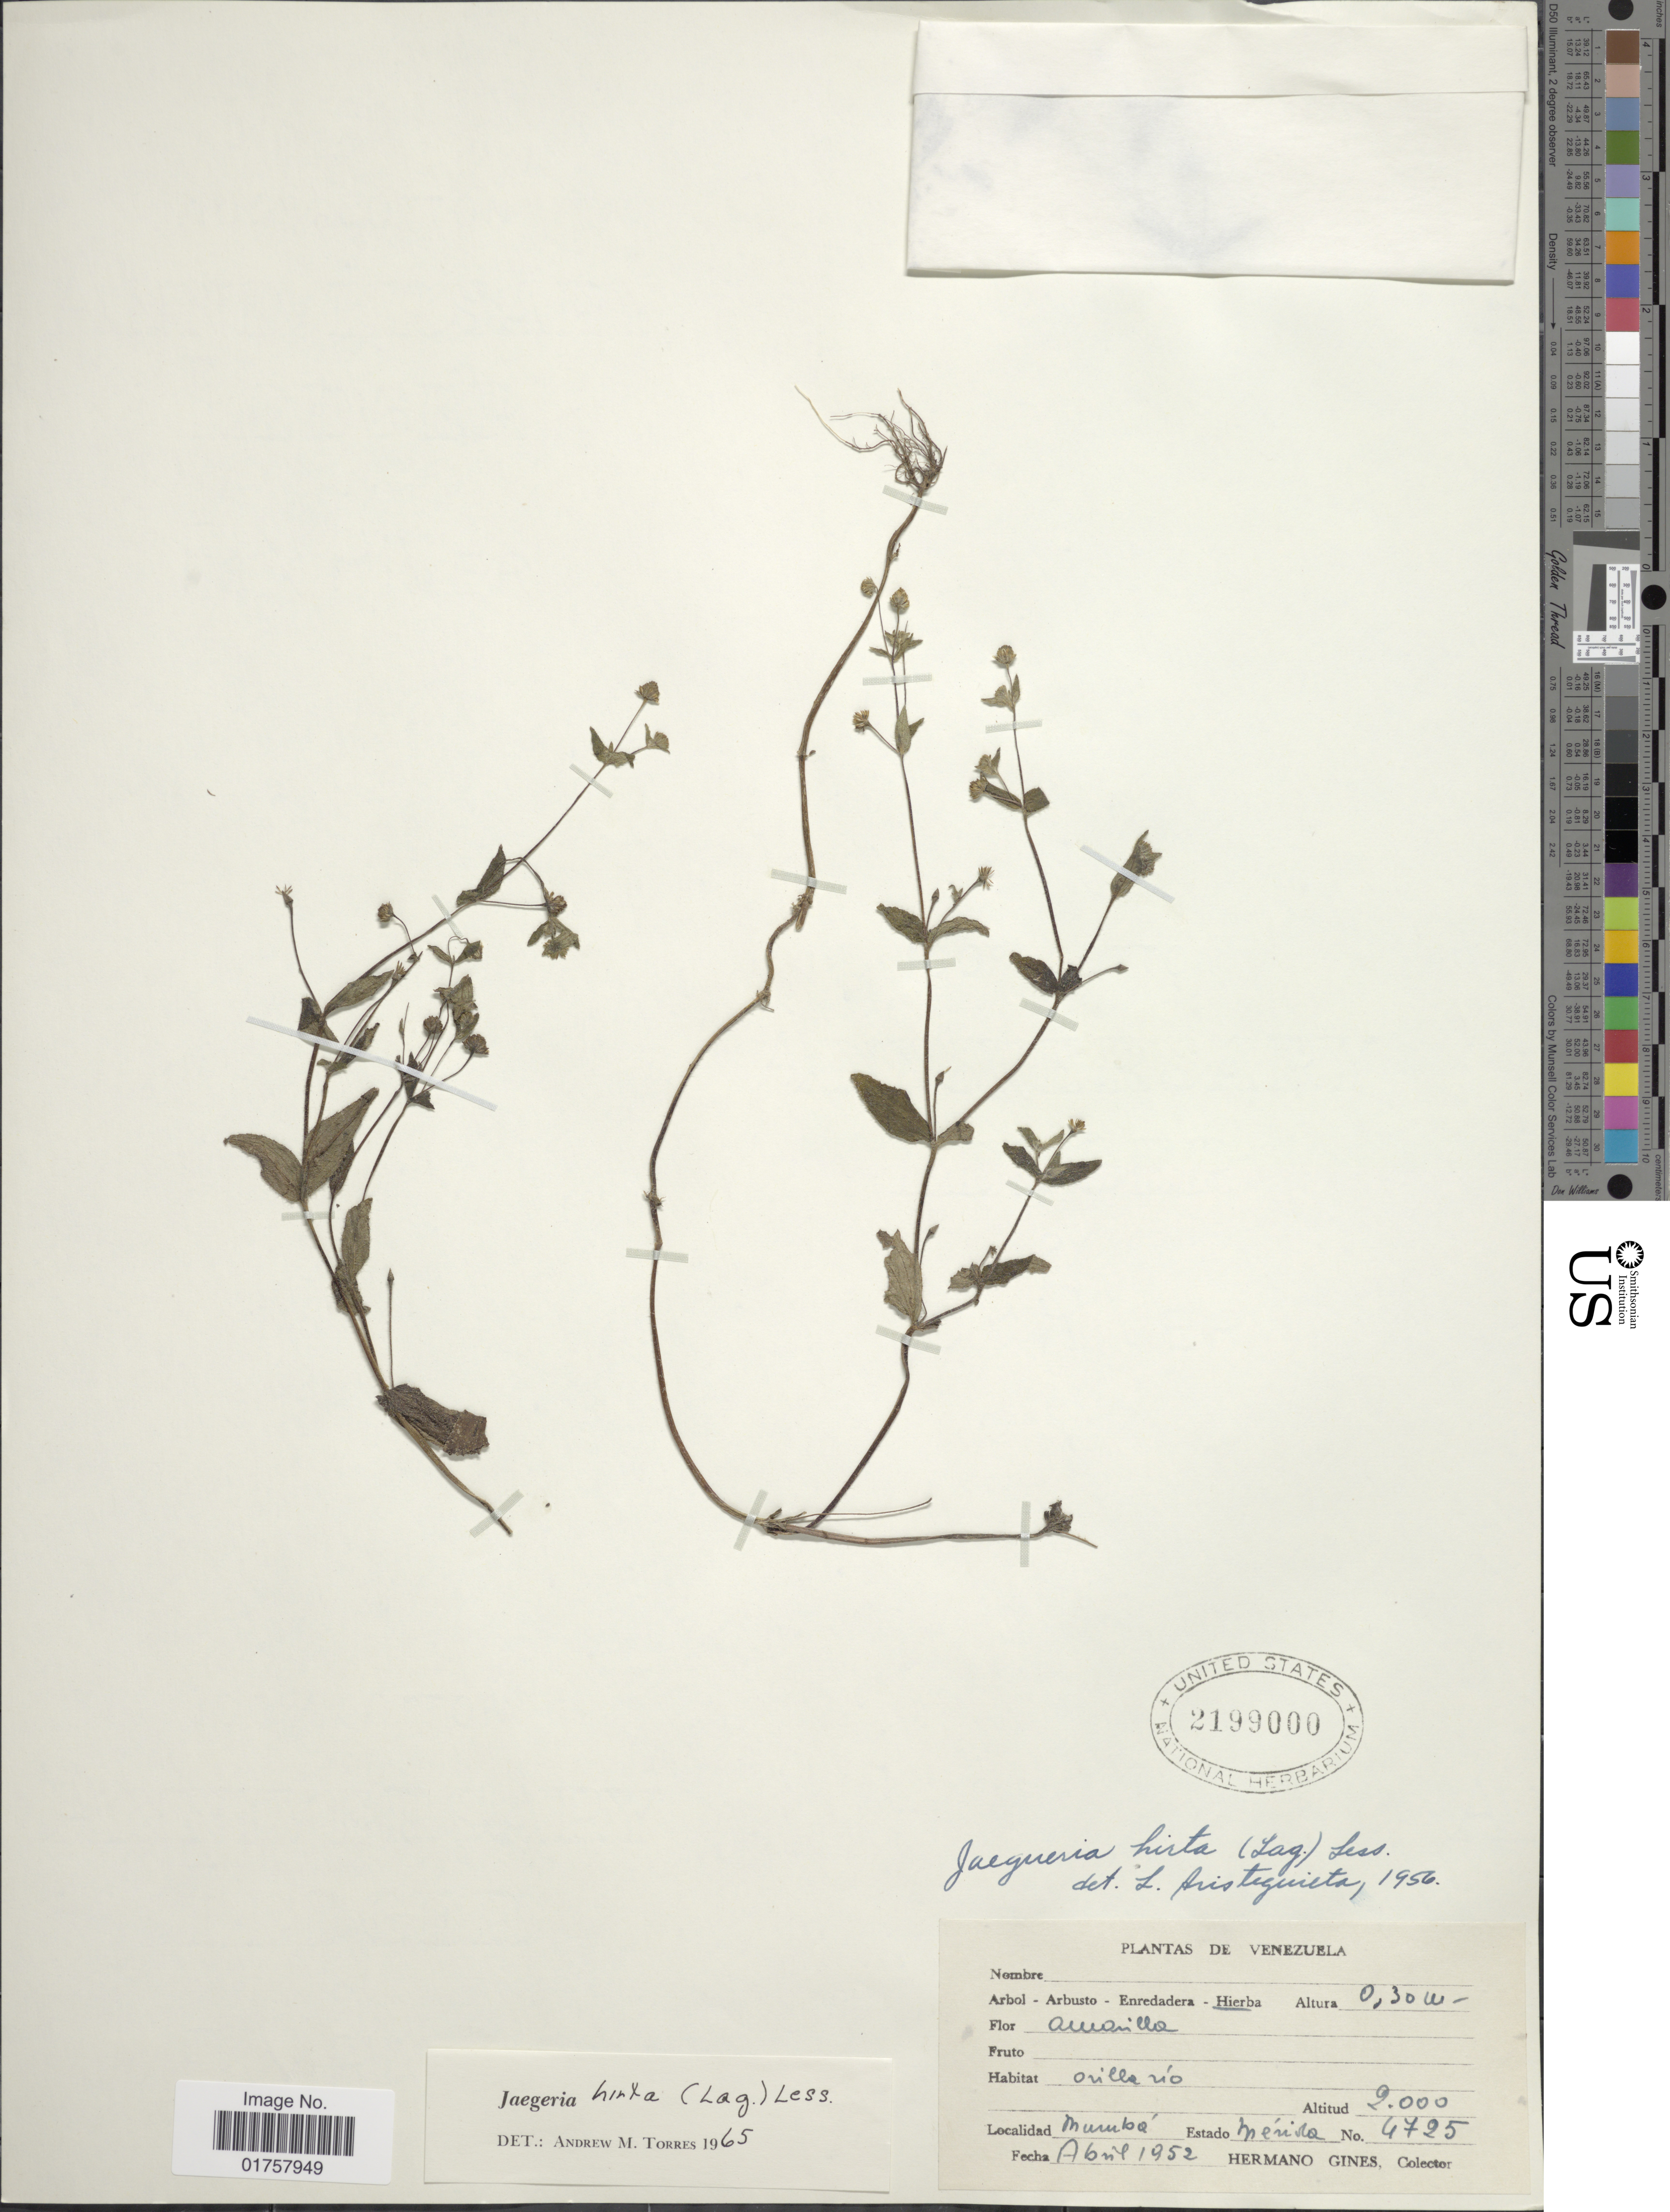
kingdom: Plantae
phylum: Tracheophyta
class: Magnoliopsida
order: Asterales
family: Asteraceae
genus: Jaegeria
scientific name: Jaegeria hirta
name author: (Lag.) Less.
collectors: Bro. Gines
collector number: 4725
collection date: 1952-04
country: Venezuela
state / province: Mérida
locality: Murubá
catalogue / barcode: US 2199000